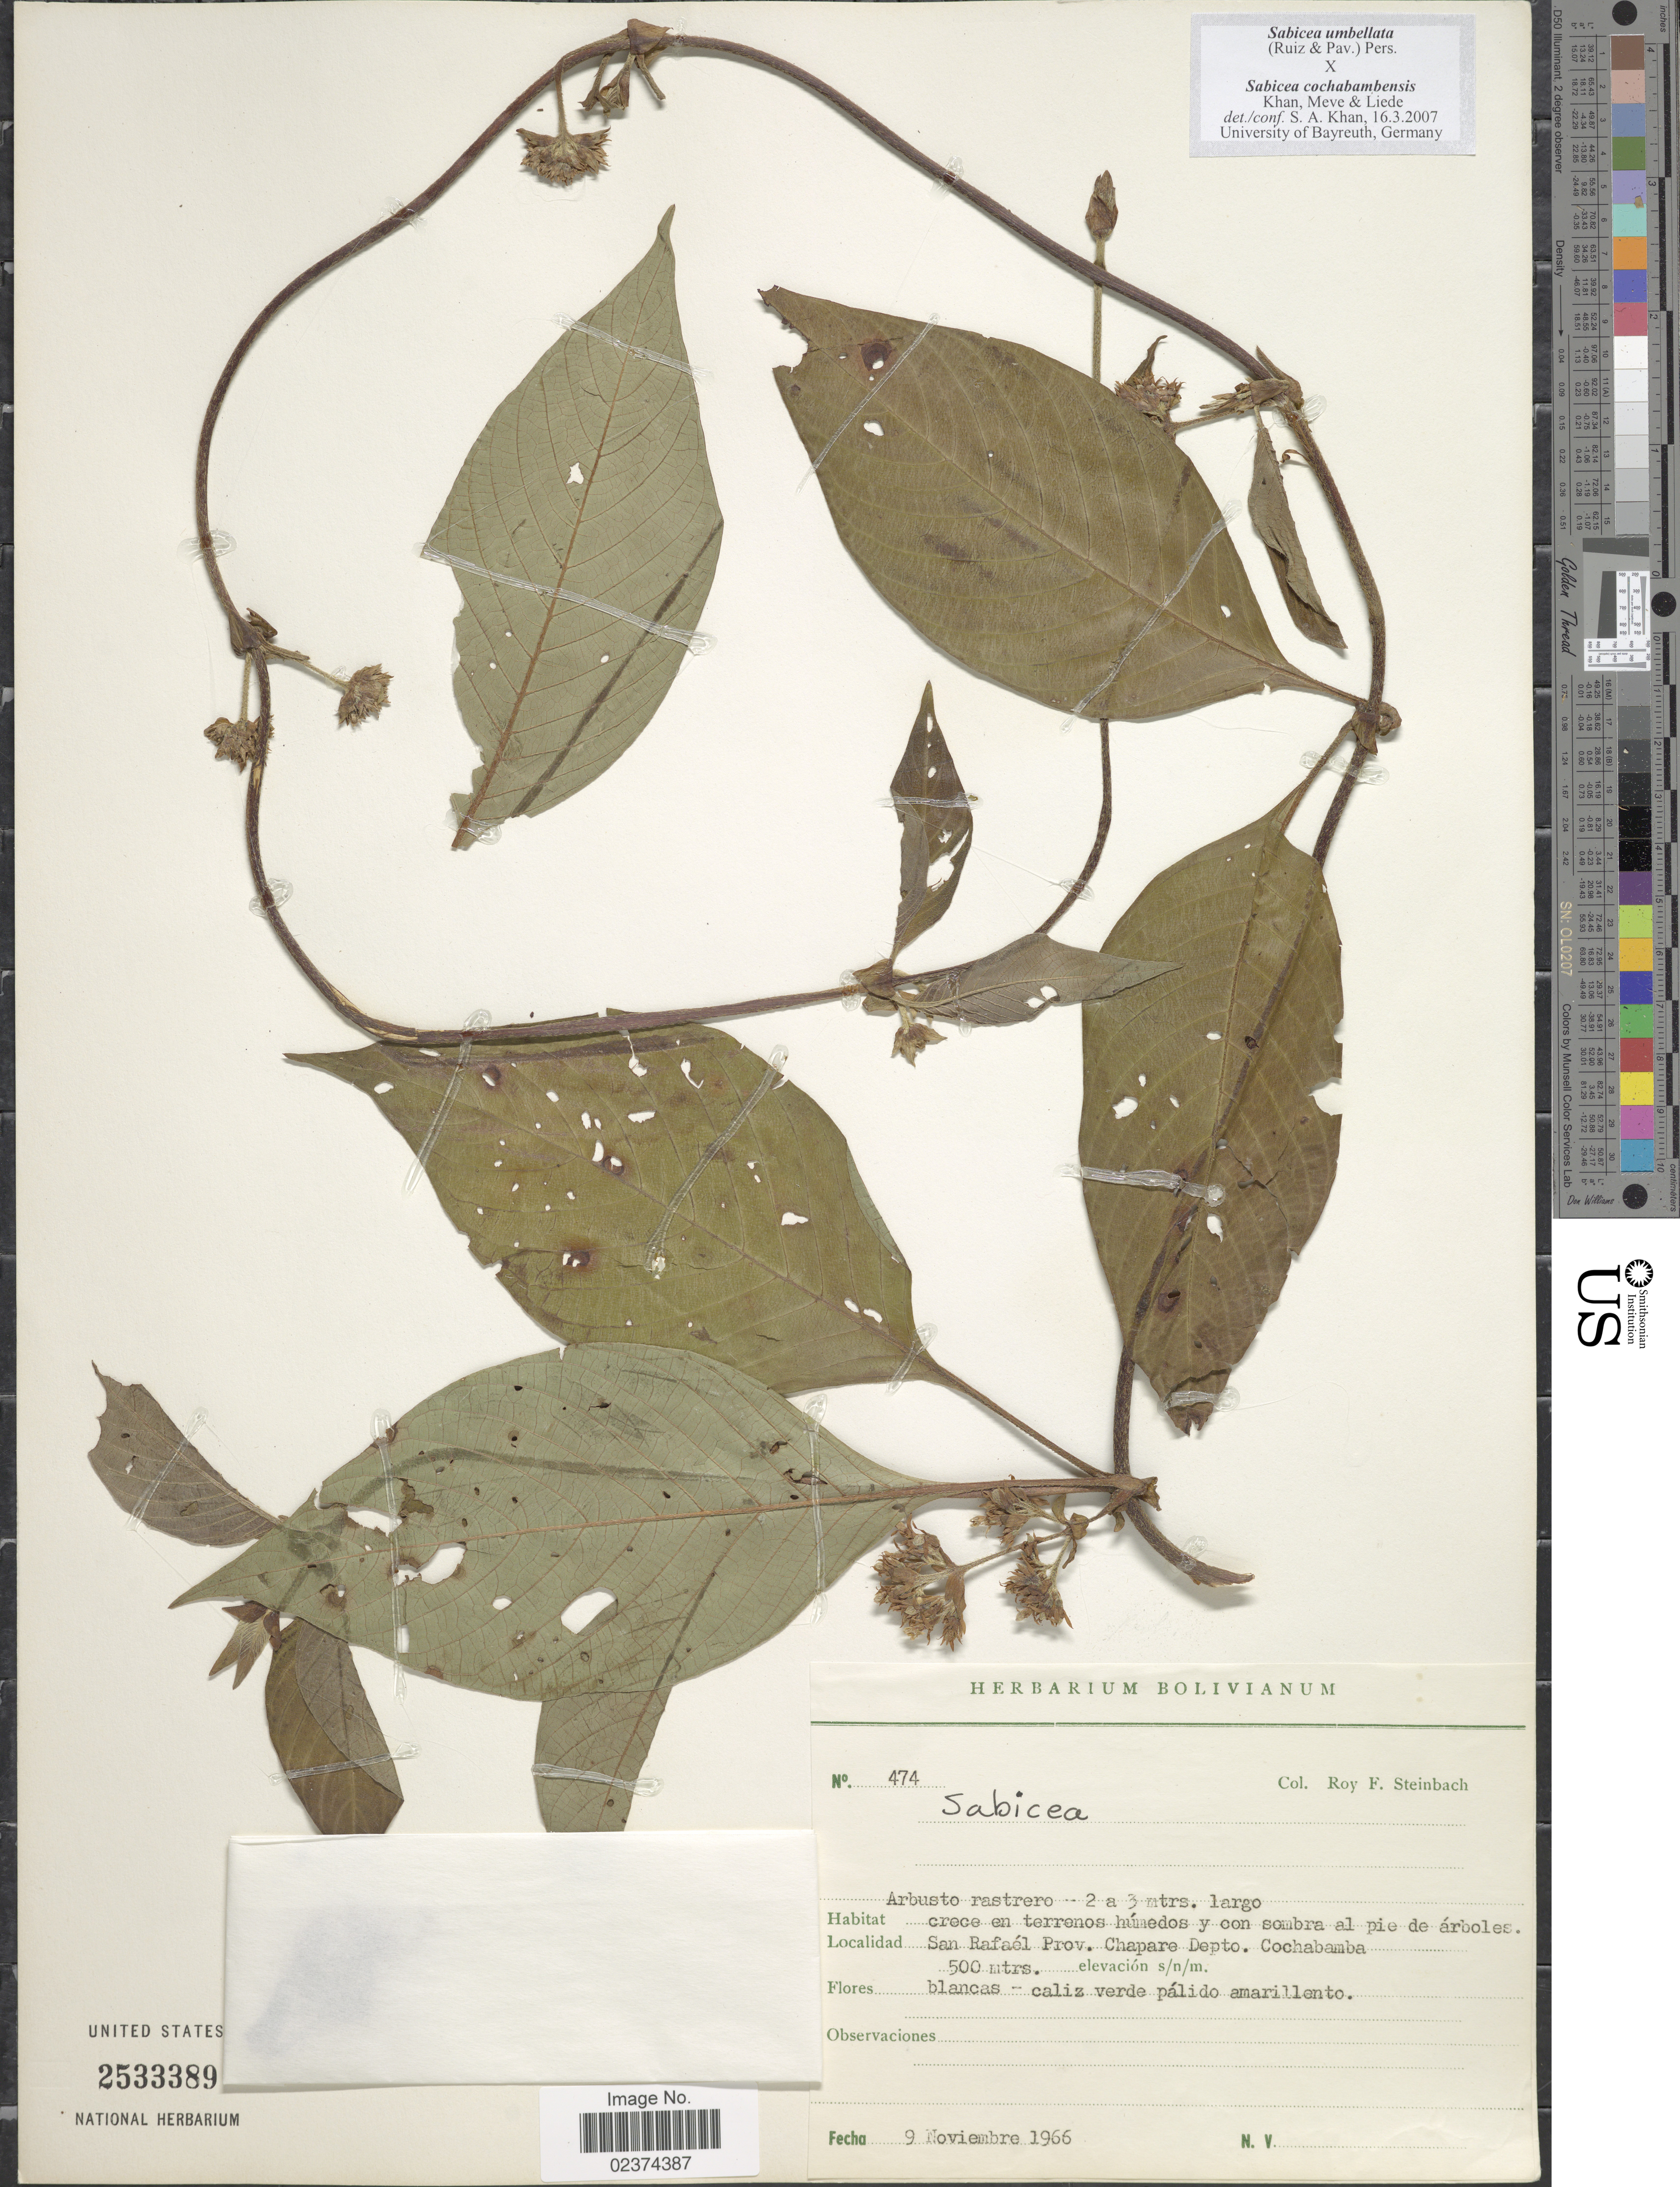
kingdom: Plantae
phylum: Tracheophyta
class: Magnoliopsida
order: Gentianales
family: Rubiaceae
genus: Sabicea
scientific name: Sabicea umbellata x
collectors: R. F. Steinbach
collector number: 474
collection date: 1966-11-09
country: Bolivia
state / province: Cochabamba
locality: San Rafaél Prov. Chapare Depto Cochabamba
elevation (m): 500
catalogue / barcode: US 2533389